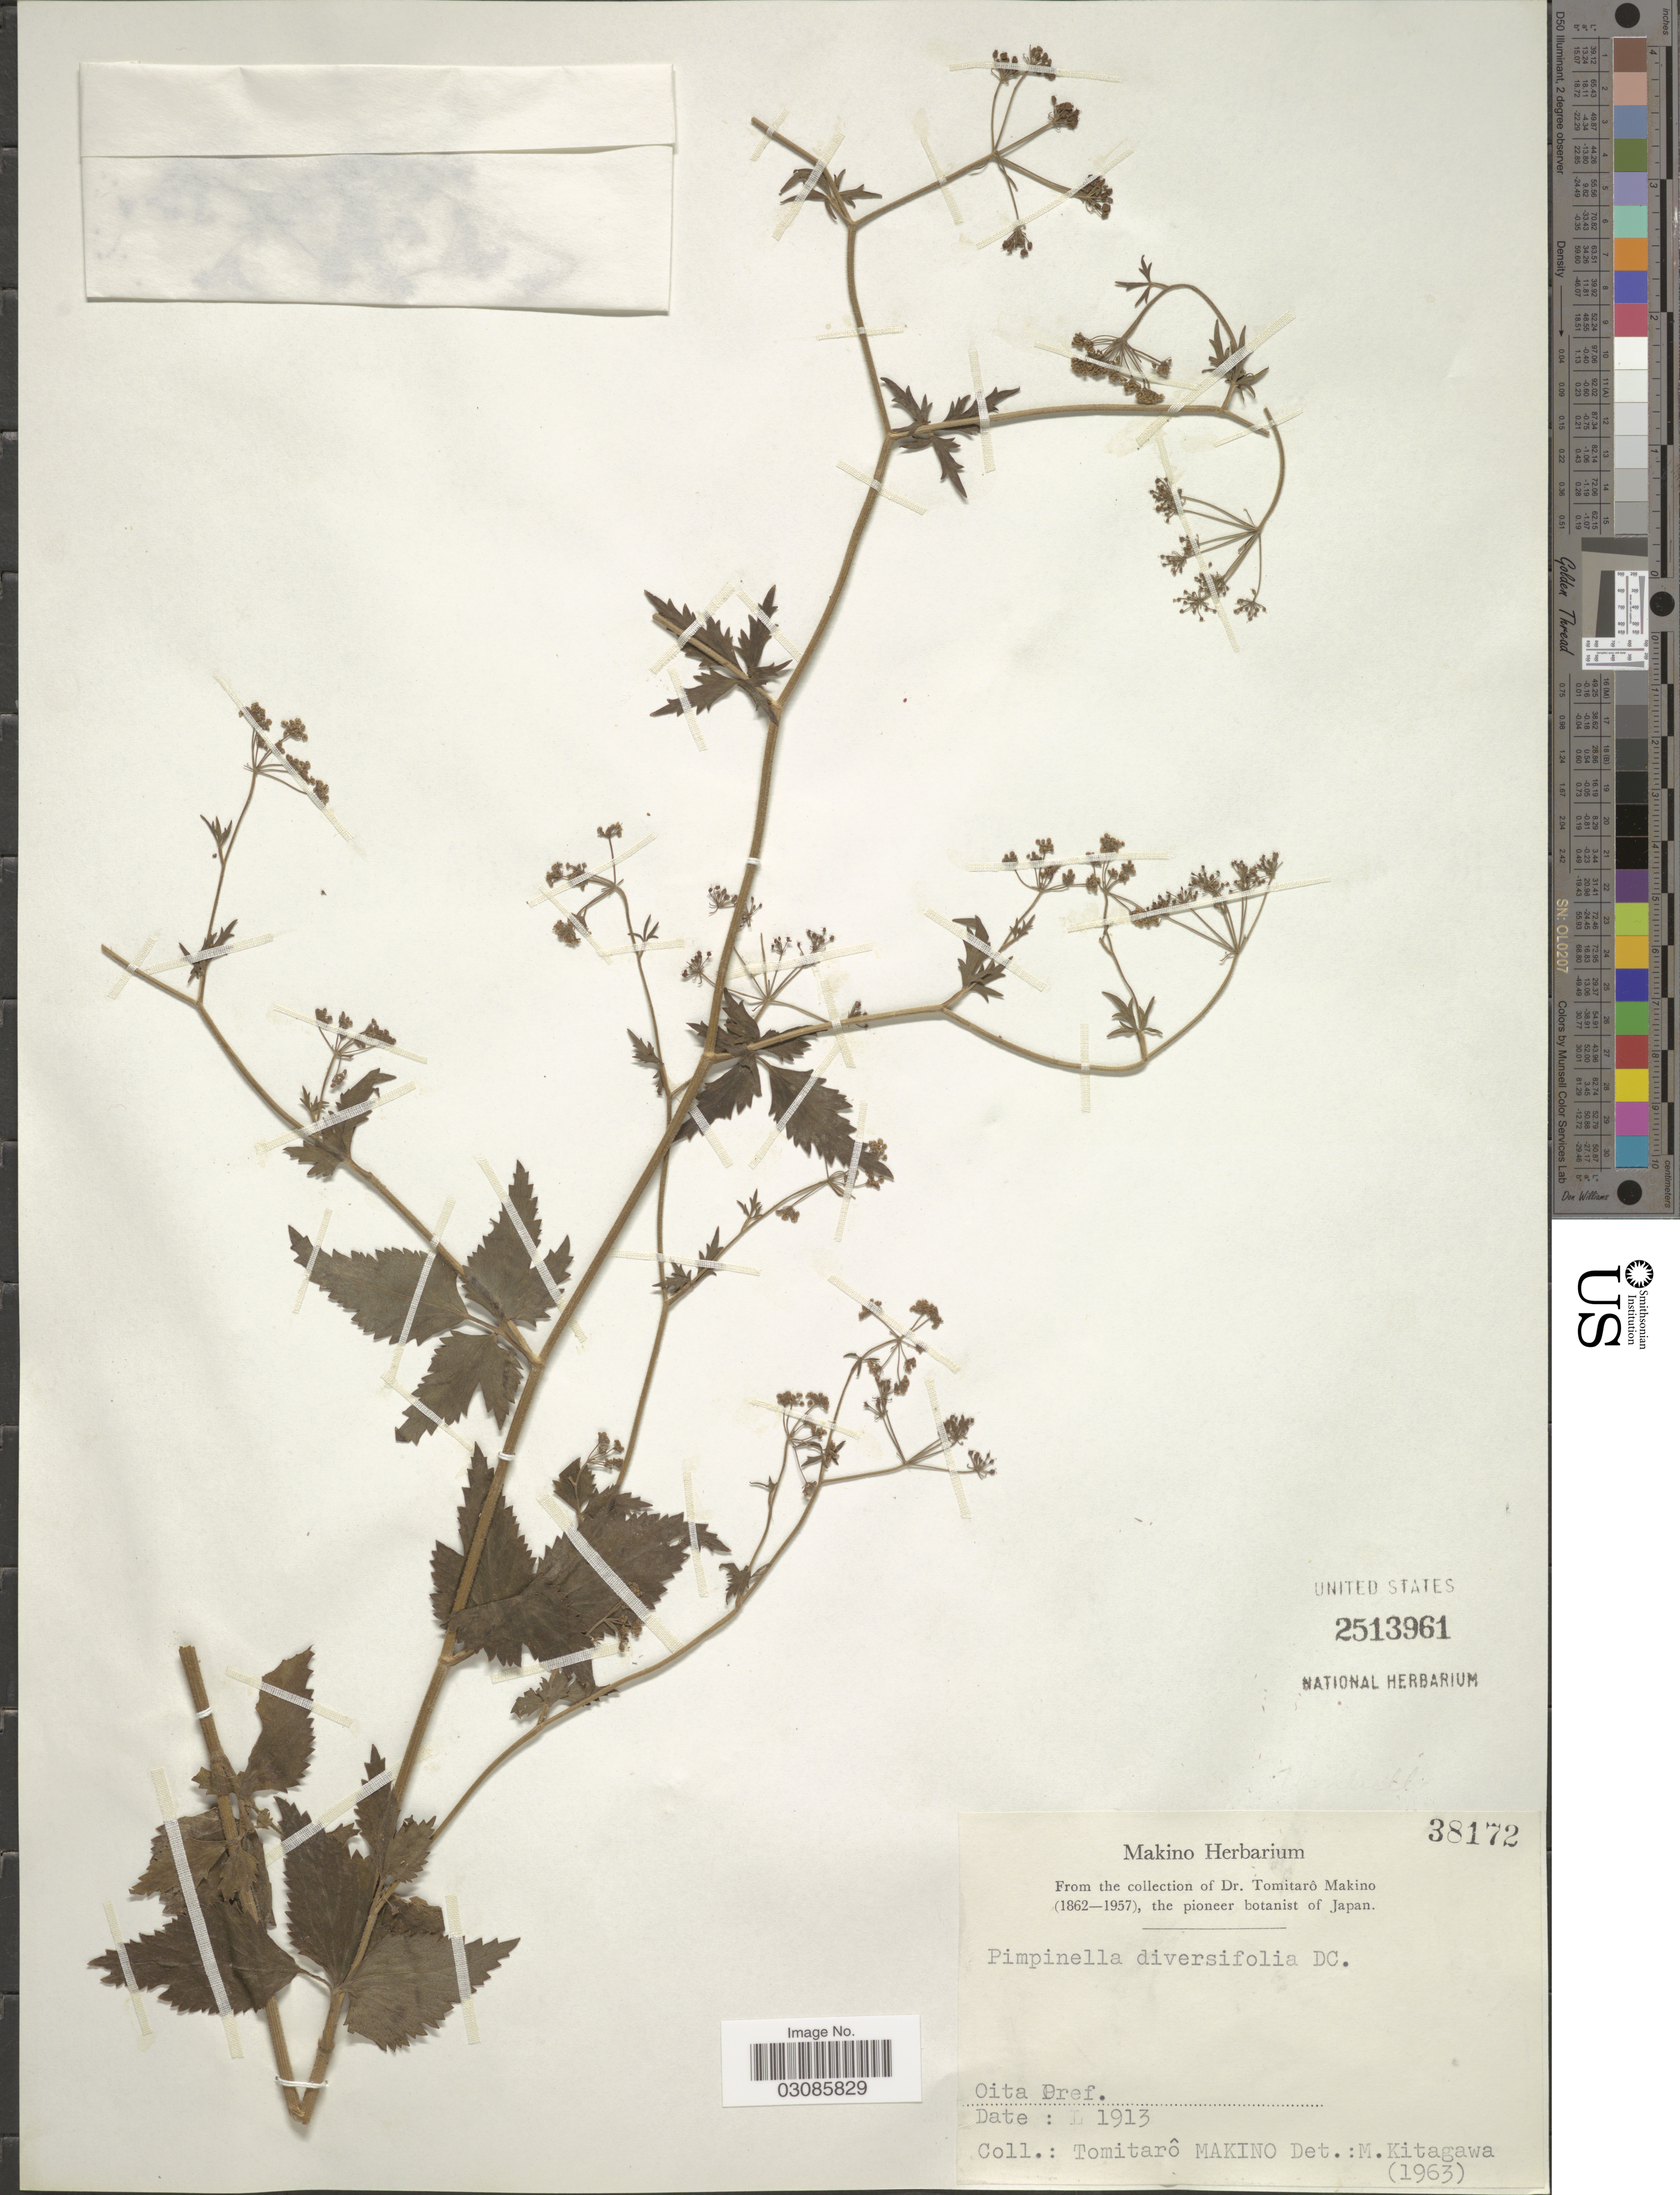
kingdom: Plantae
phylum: Tracheophyta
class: Magnoliopsida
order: Apiales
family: Apiaceae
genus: Pimpinella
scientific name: Pimpinella diversifolia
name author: DC.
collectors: T. Makino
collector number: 38172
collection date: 1913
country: Japan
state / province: Oita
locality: Oita Pref.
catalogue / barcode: US 2513961